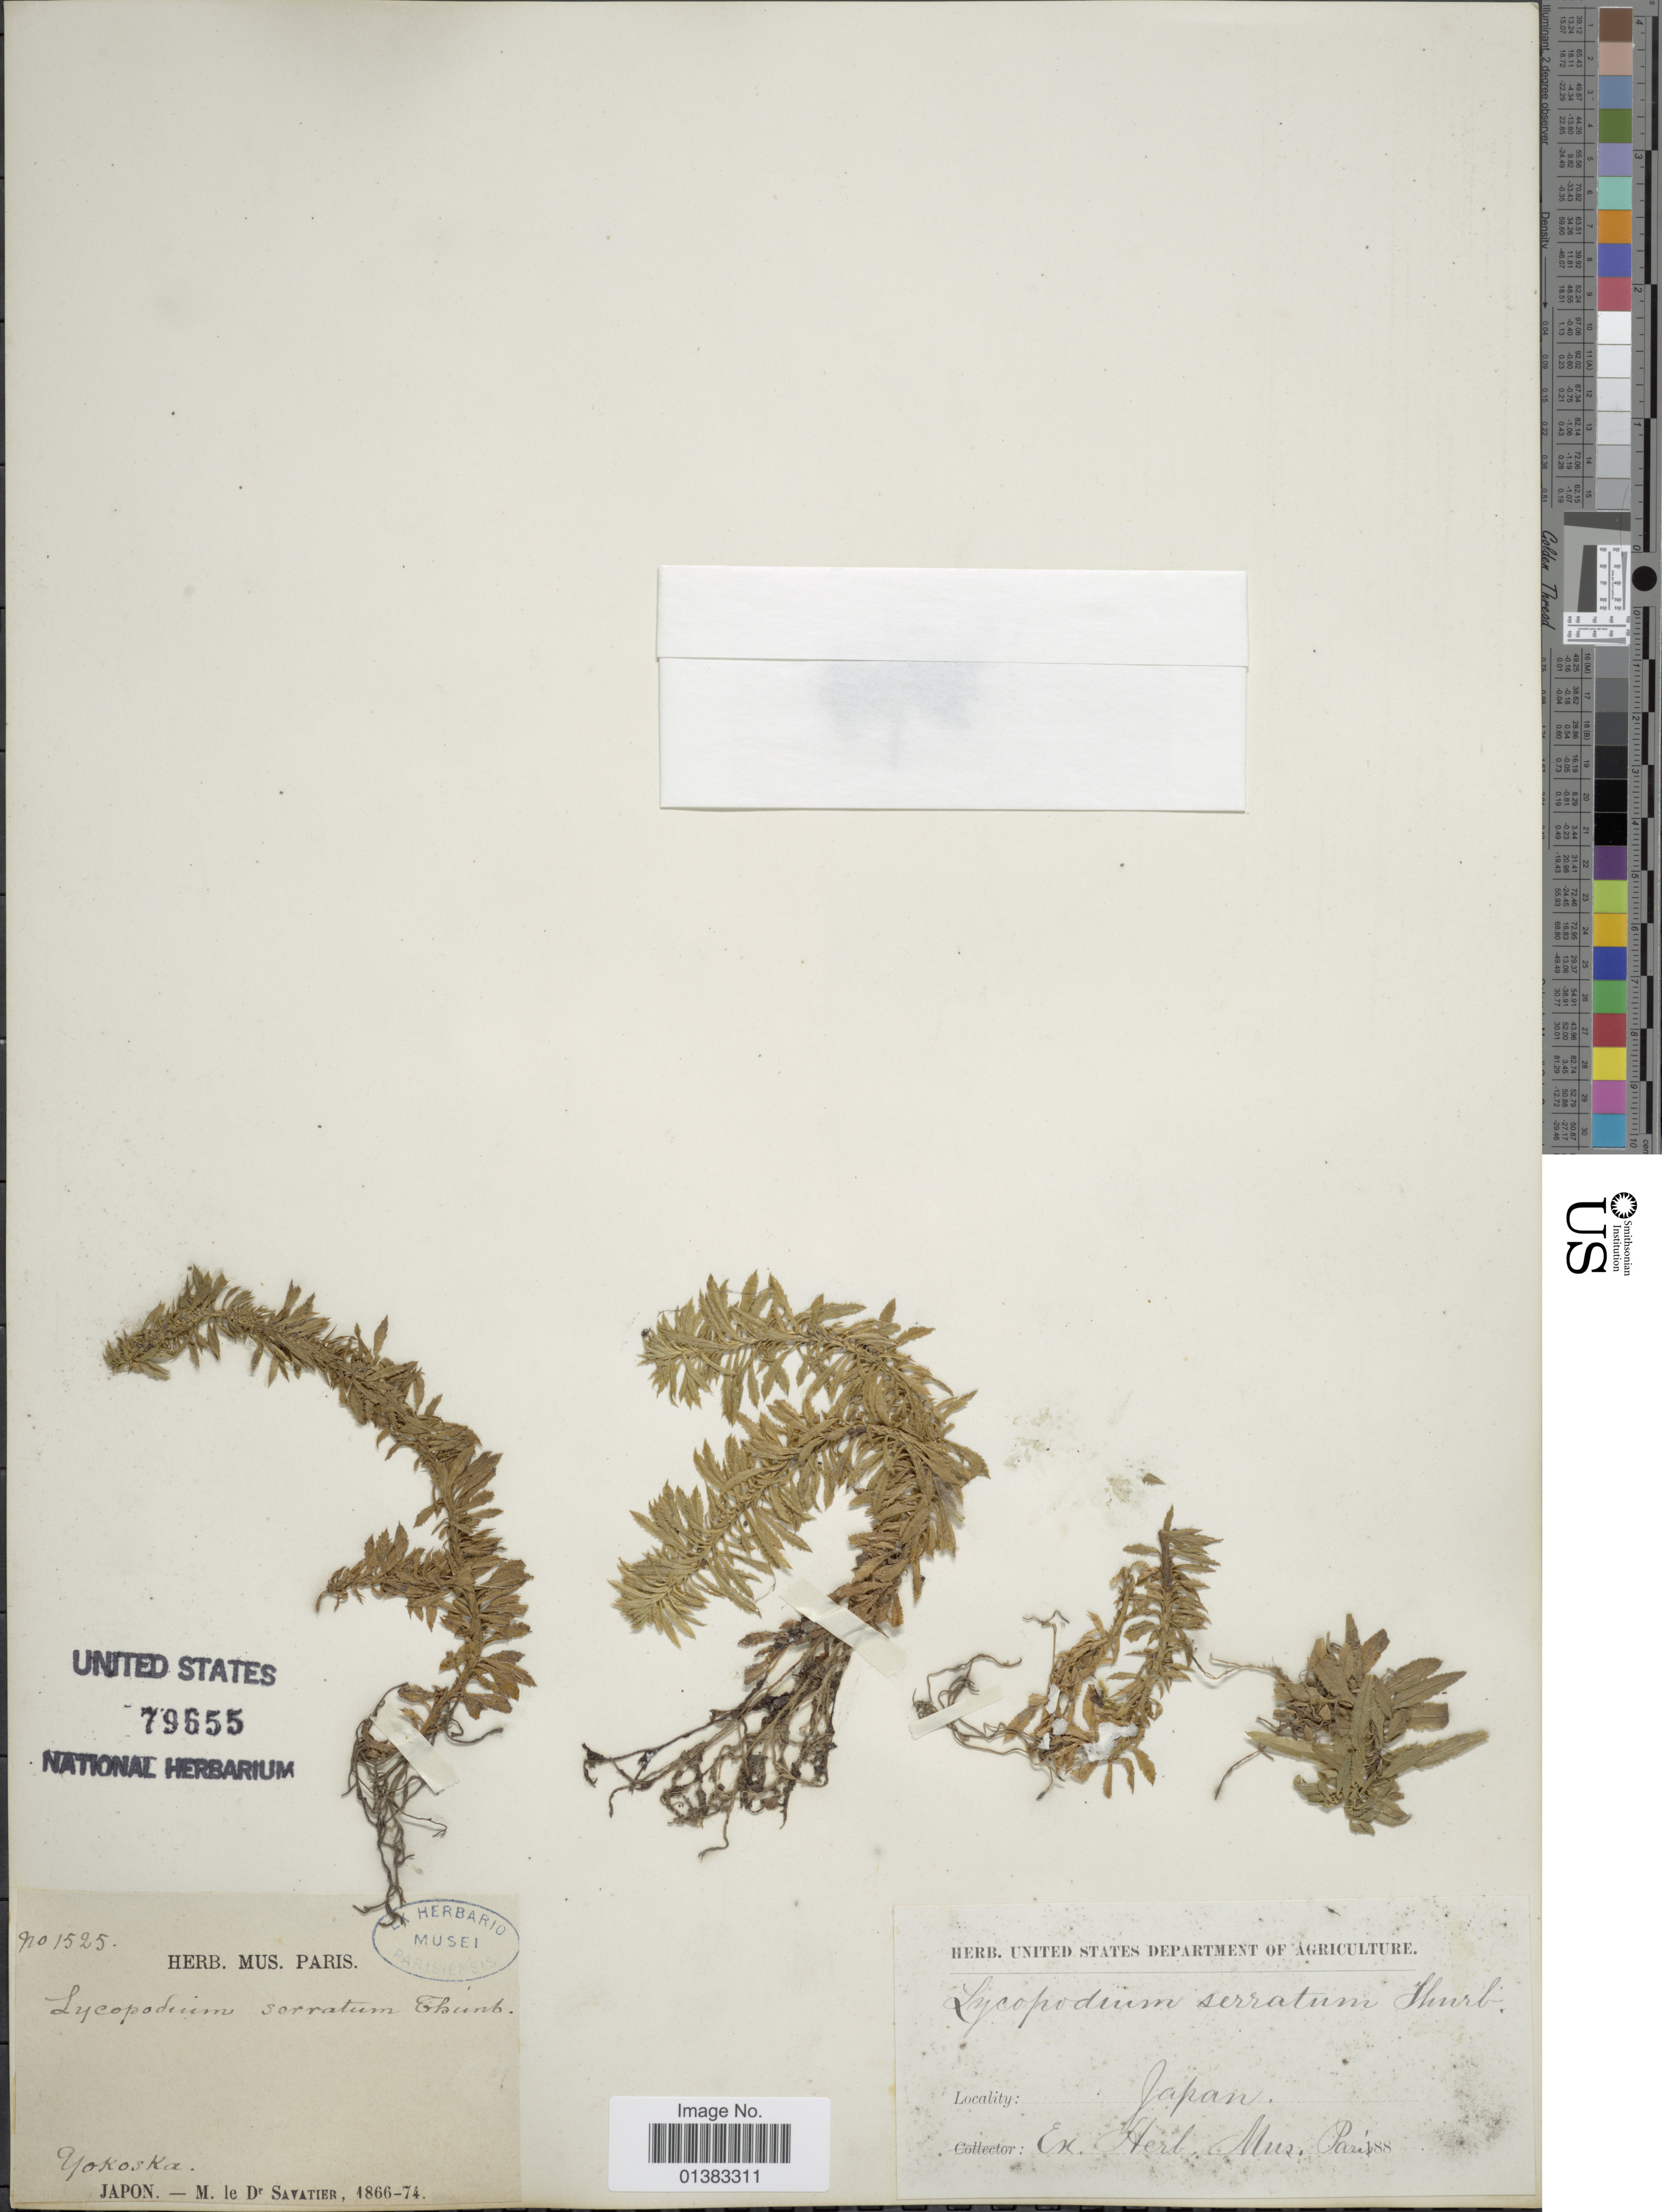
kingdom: Plantae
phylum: Tracheophyta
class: Lycopodiopsida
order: Lycopodiales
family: Lycopodiaceae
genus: Huperzia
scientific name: Huperzia serrata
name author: (Thunb.) Trevis.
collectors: Savatier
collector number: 1525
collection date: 1866/1874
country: Japan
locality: Yokoska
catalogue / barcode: US 79655